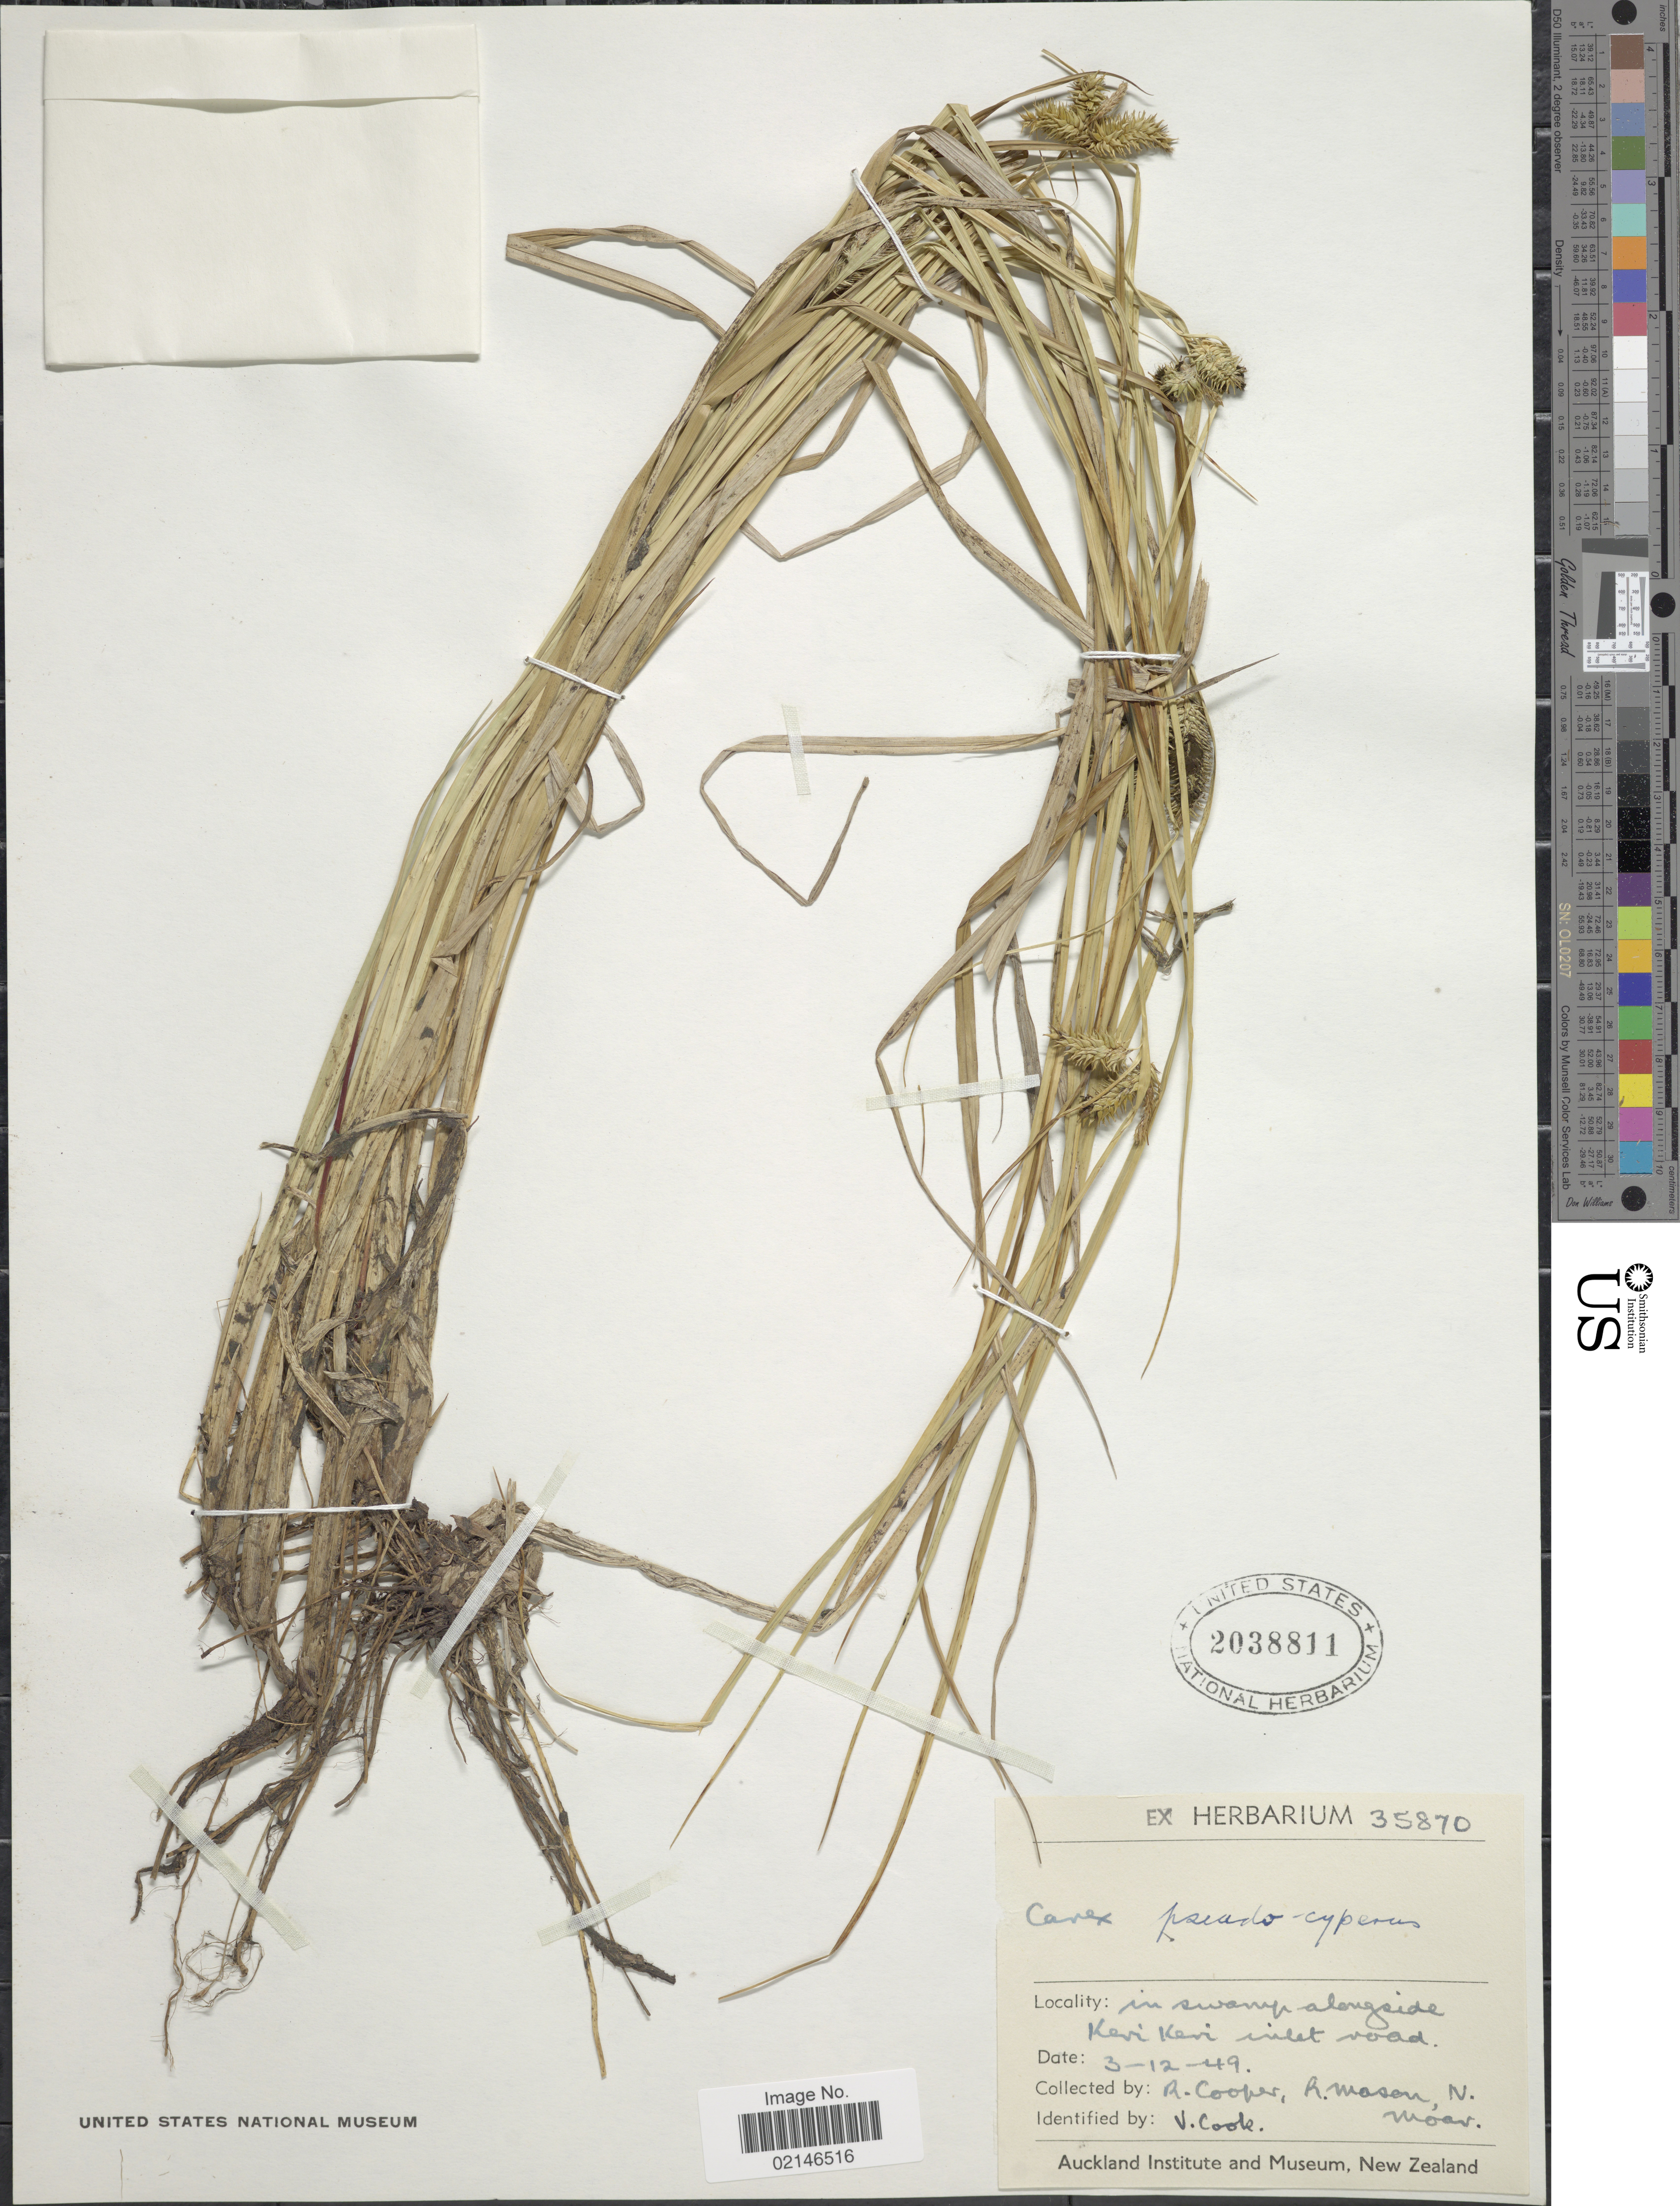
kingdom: Plantae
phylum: Tracheophyta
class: Liliopsida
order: Poales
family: Cyperaceae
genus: Carex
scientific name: Carex pseudocyperus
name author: L.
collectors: R. Cooper, R. Mason & N. Moar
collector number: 35870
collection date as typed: Transcribed d/m/y: 3/12/49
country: New Zealand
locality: In swamp along side Kevi Kevi inlet road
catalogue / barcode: US 2038811